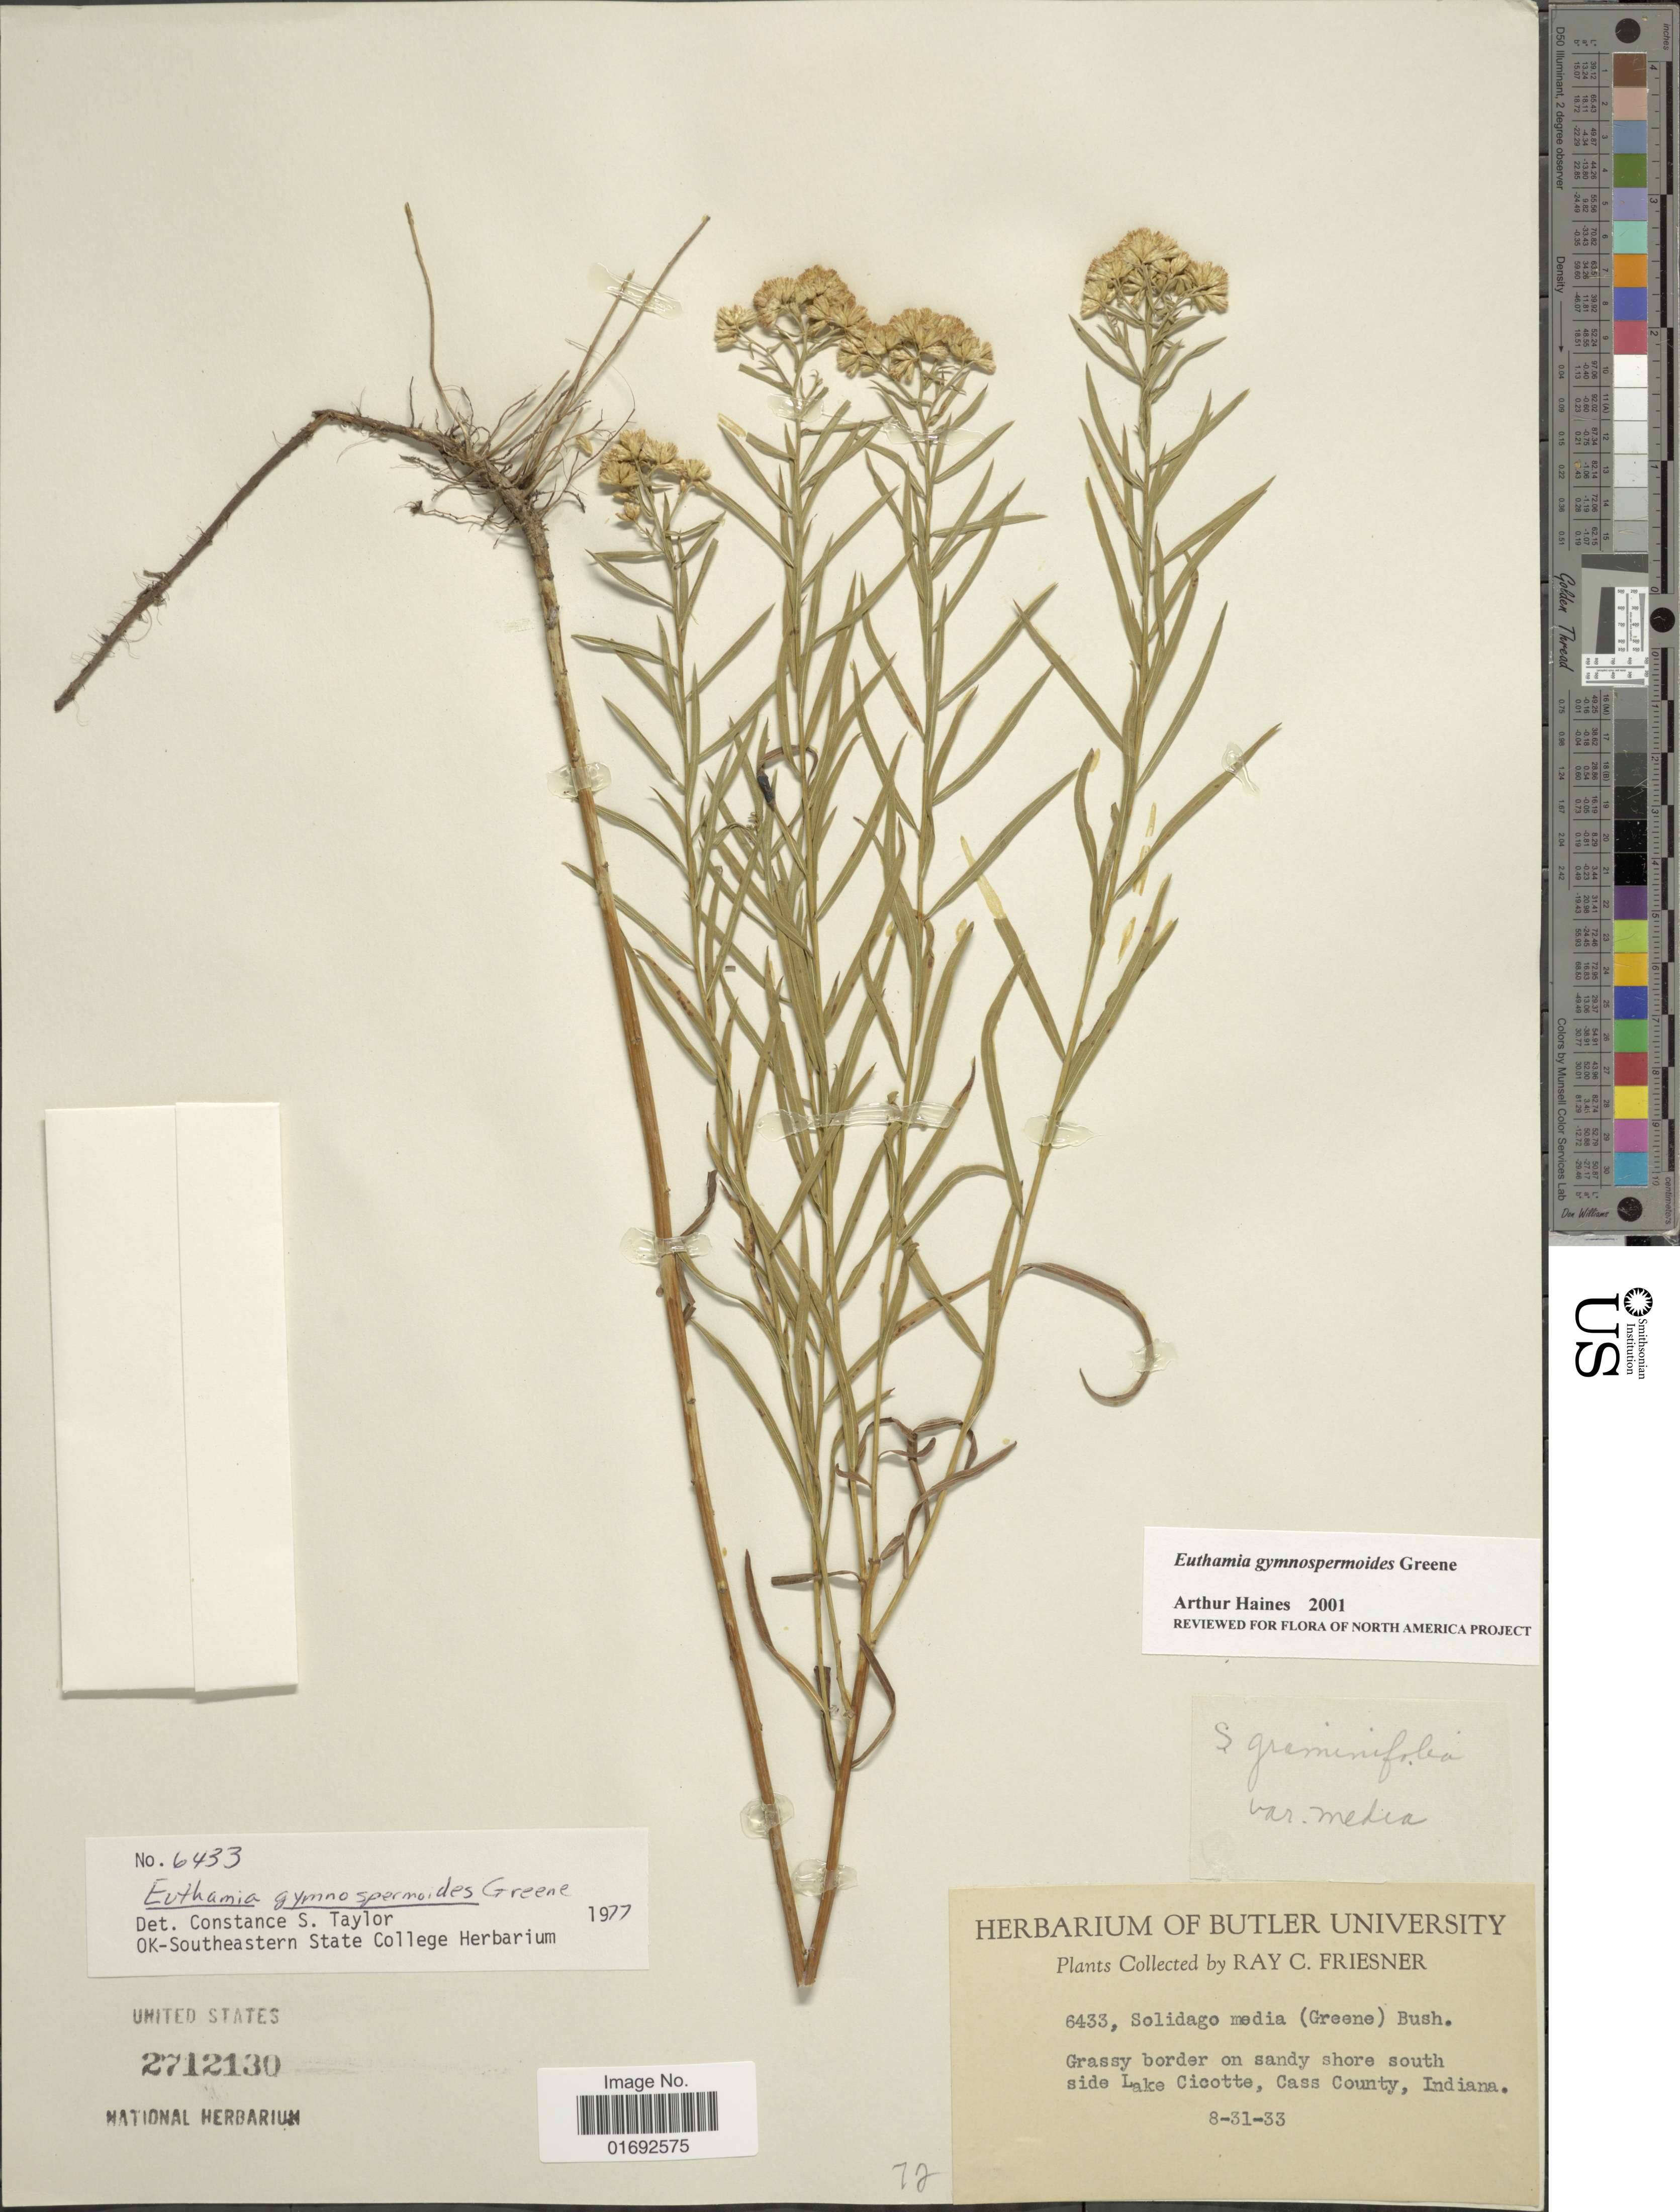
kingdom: Plantae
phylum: Tracheophyta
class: Magnoliopsida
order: Asterales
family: Asteraceae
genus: Euthamia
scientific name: Euthamia gymnospermoides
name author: Greene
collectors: R. Friesner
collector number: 6433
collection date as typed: Transcribed d/m/y: 31/8/33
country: United States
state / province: Indiana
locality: South side Lake Cicotte, Gass County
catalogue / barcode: US 2712130